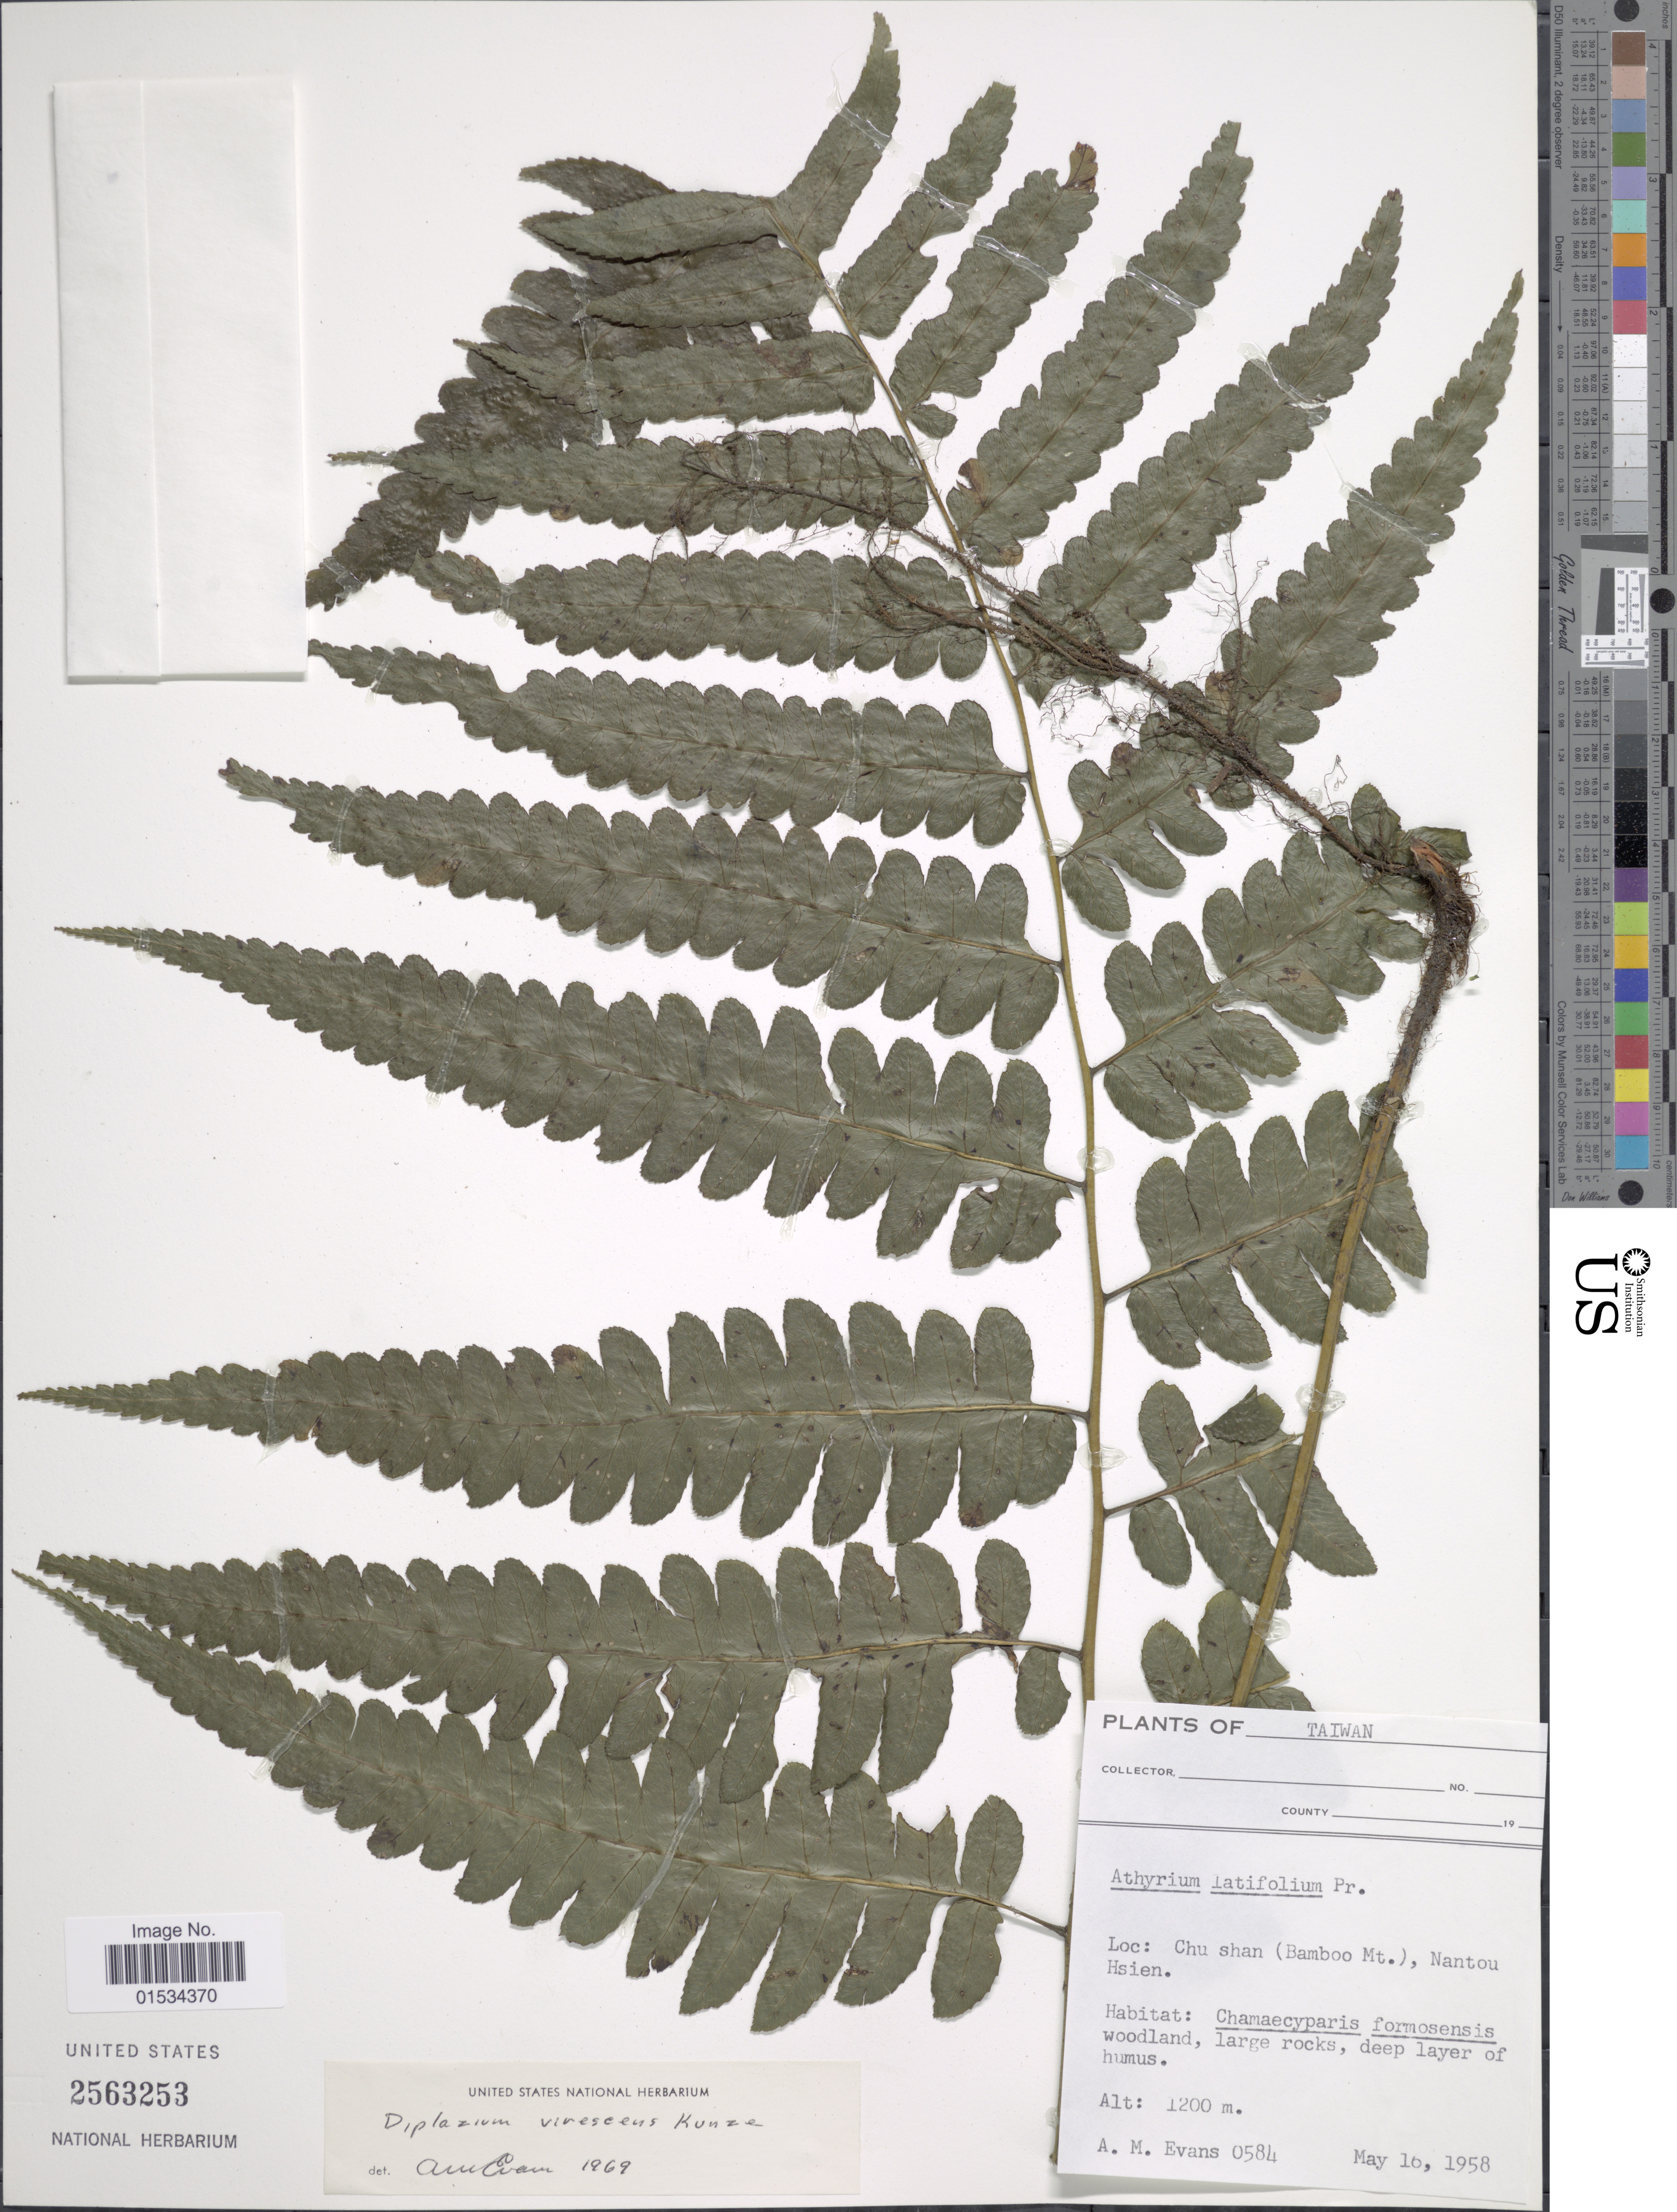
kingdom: Plantae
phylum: Tracheophyta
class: Polypodiopsida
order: Polypodiales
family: Athyriaceae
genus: Diplazium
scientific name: Diplazium virescens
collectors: A. M. Evans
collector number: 0584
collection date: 1958-05-16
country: Taiwan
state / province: Nantou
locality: Chu Shan (Bamboo Mt.), Nantou Hsien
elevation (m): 1200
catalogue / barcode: US 2563253